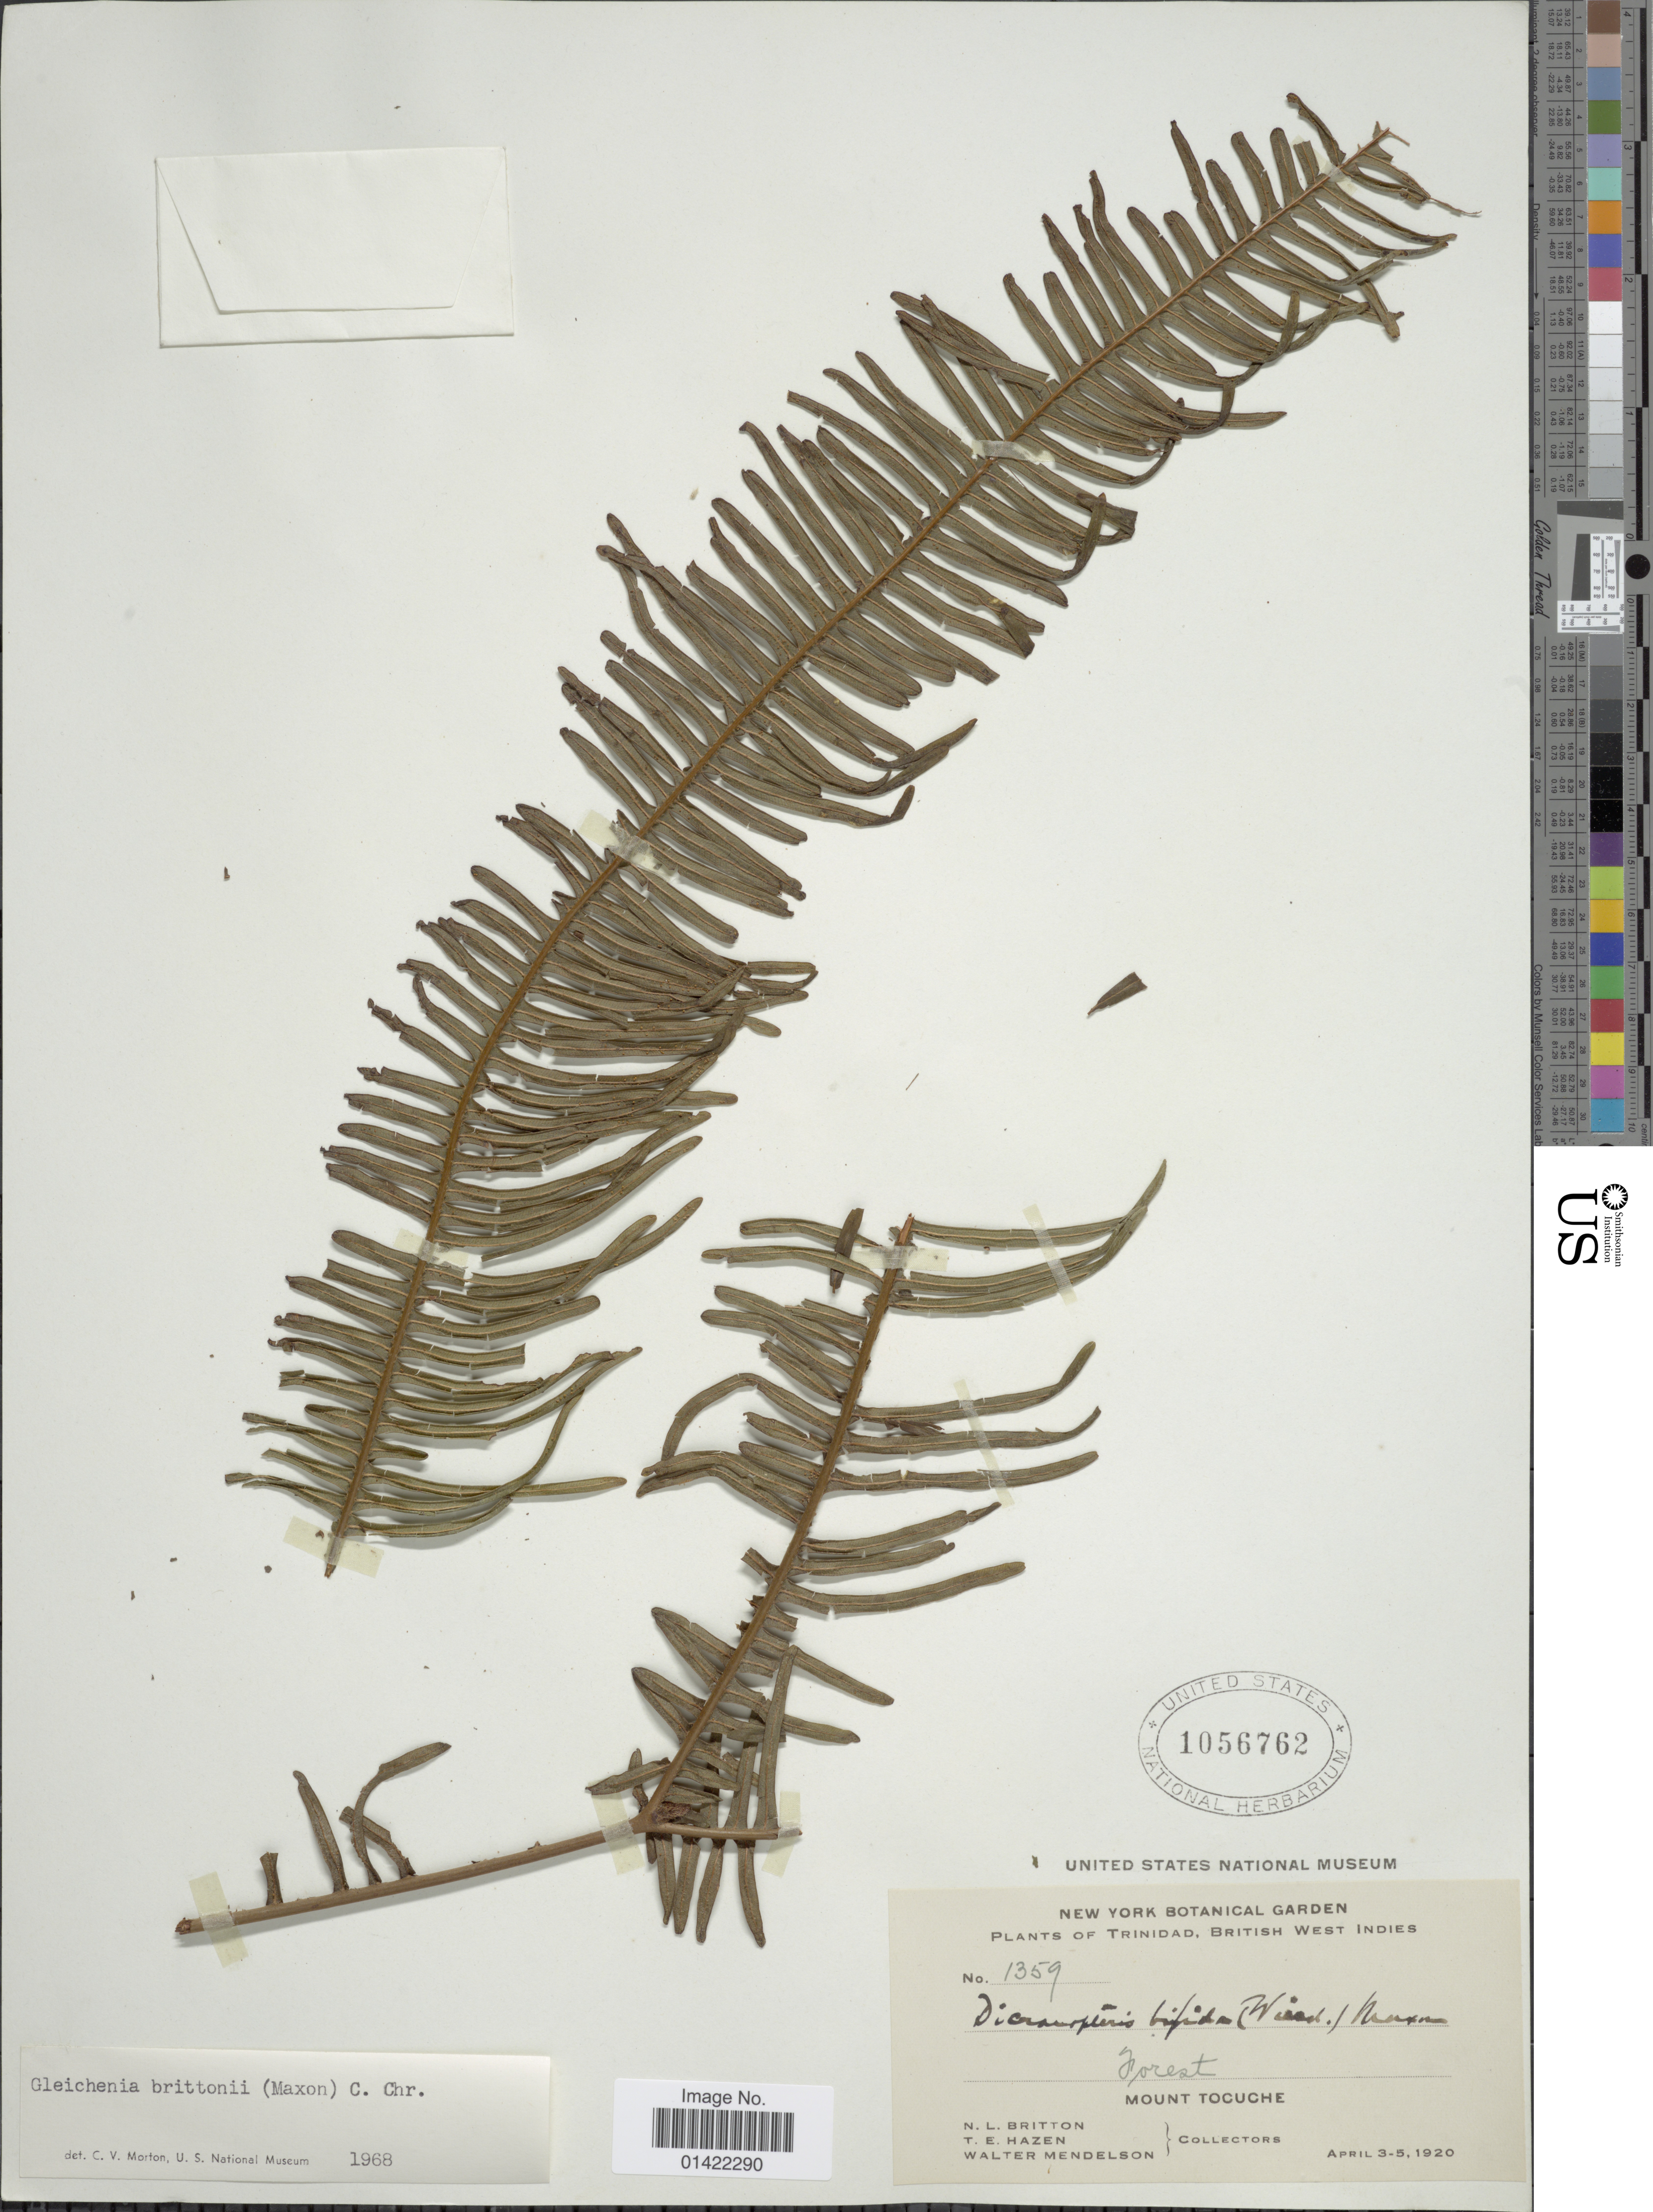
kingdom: Plantae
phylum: Tracheophyta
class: Polypodiopsida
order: Gleicheniales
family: Gleicheniaceae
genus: Sticherus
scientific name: Sticherus interjectus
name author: (Jermy & T.G. Walker) J. Gonzales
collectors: N. Britton, T. E. Hazen & W. Mendelson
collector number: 1359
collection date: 1920-04-03/1920-04-05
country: Trinidad and Tobago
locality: Trinidad, British West Indies, Mount Tocuche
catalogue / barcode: US 1056762